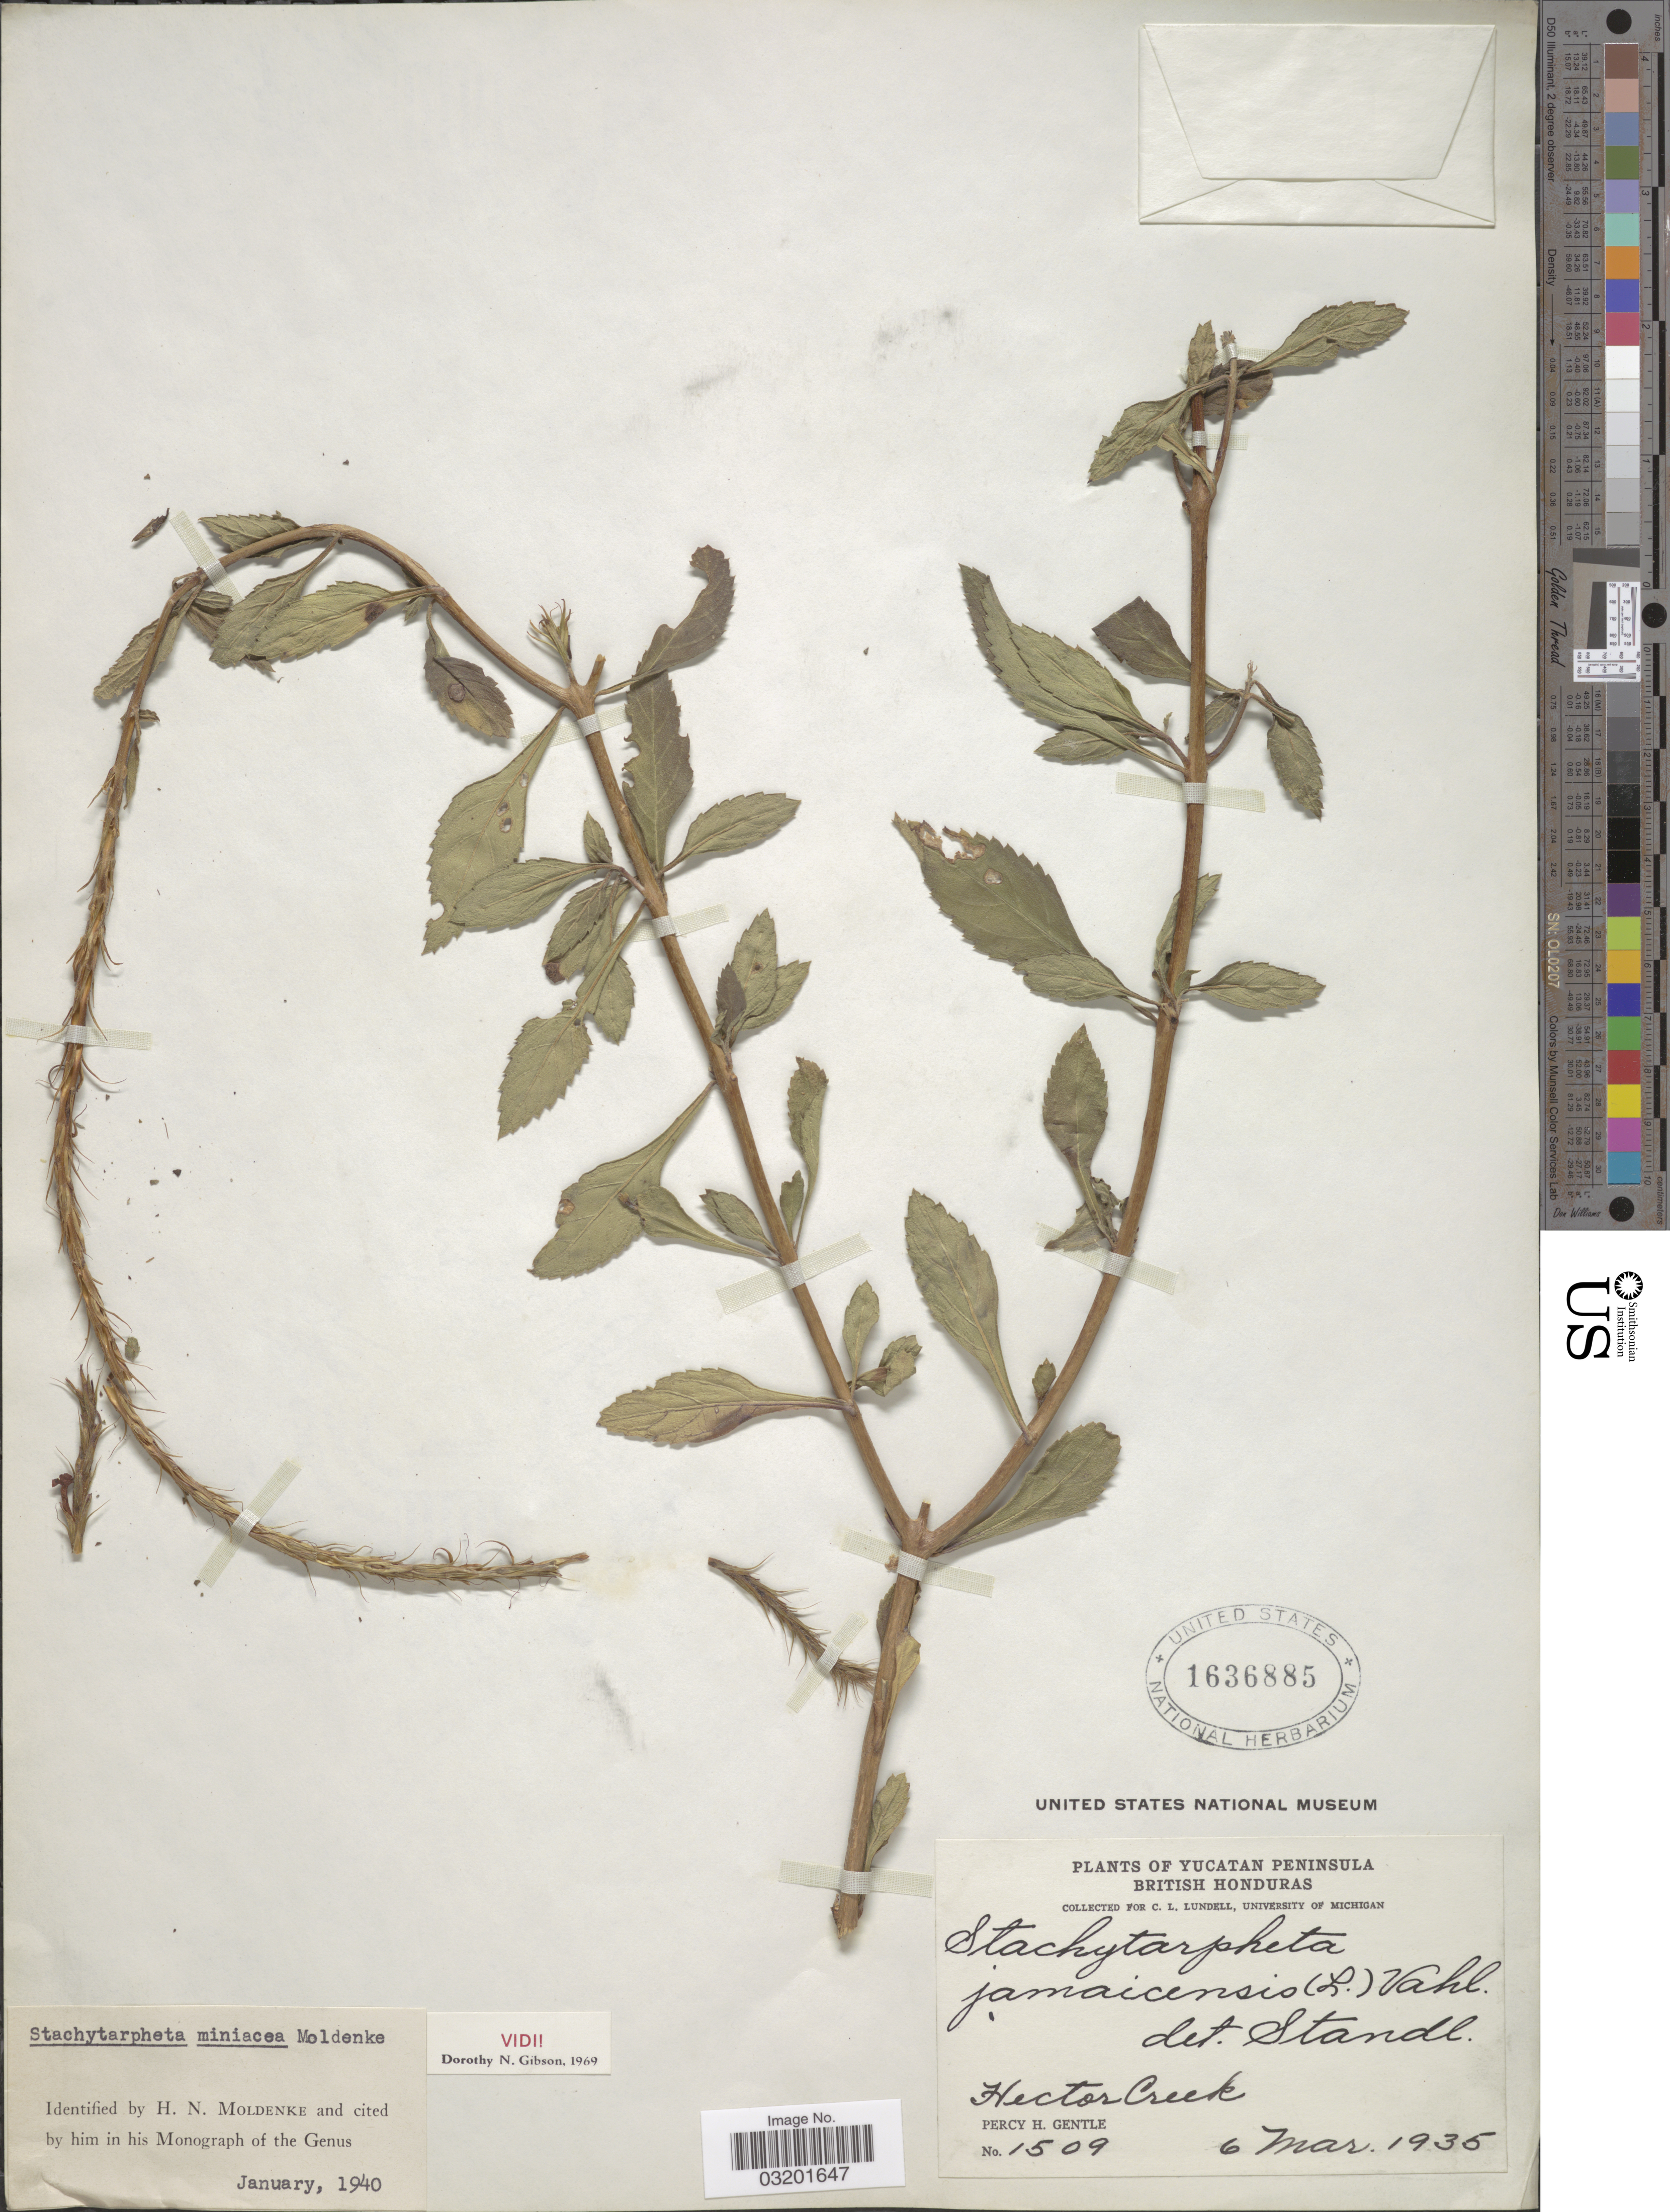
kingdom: Plantae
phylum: Tracheophyta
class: Magnoliopsida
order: Lamiales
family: Verbenaceae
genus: Stachytarpheta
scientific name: Stachytarpheta miniacea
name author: Moldenke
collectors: P. H. Gentle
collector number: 1509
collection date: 1935-03-06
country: Belize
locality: Yucatan Peninsula. British Honduras. Hector Creek.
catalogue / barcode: US 1636885